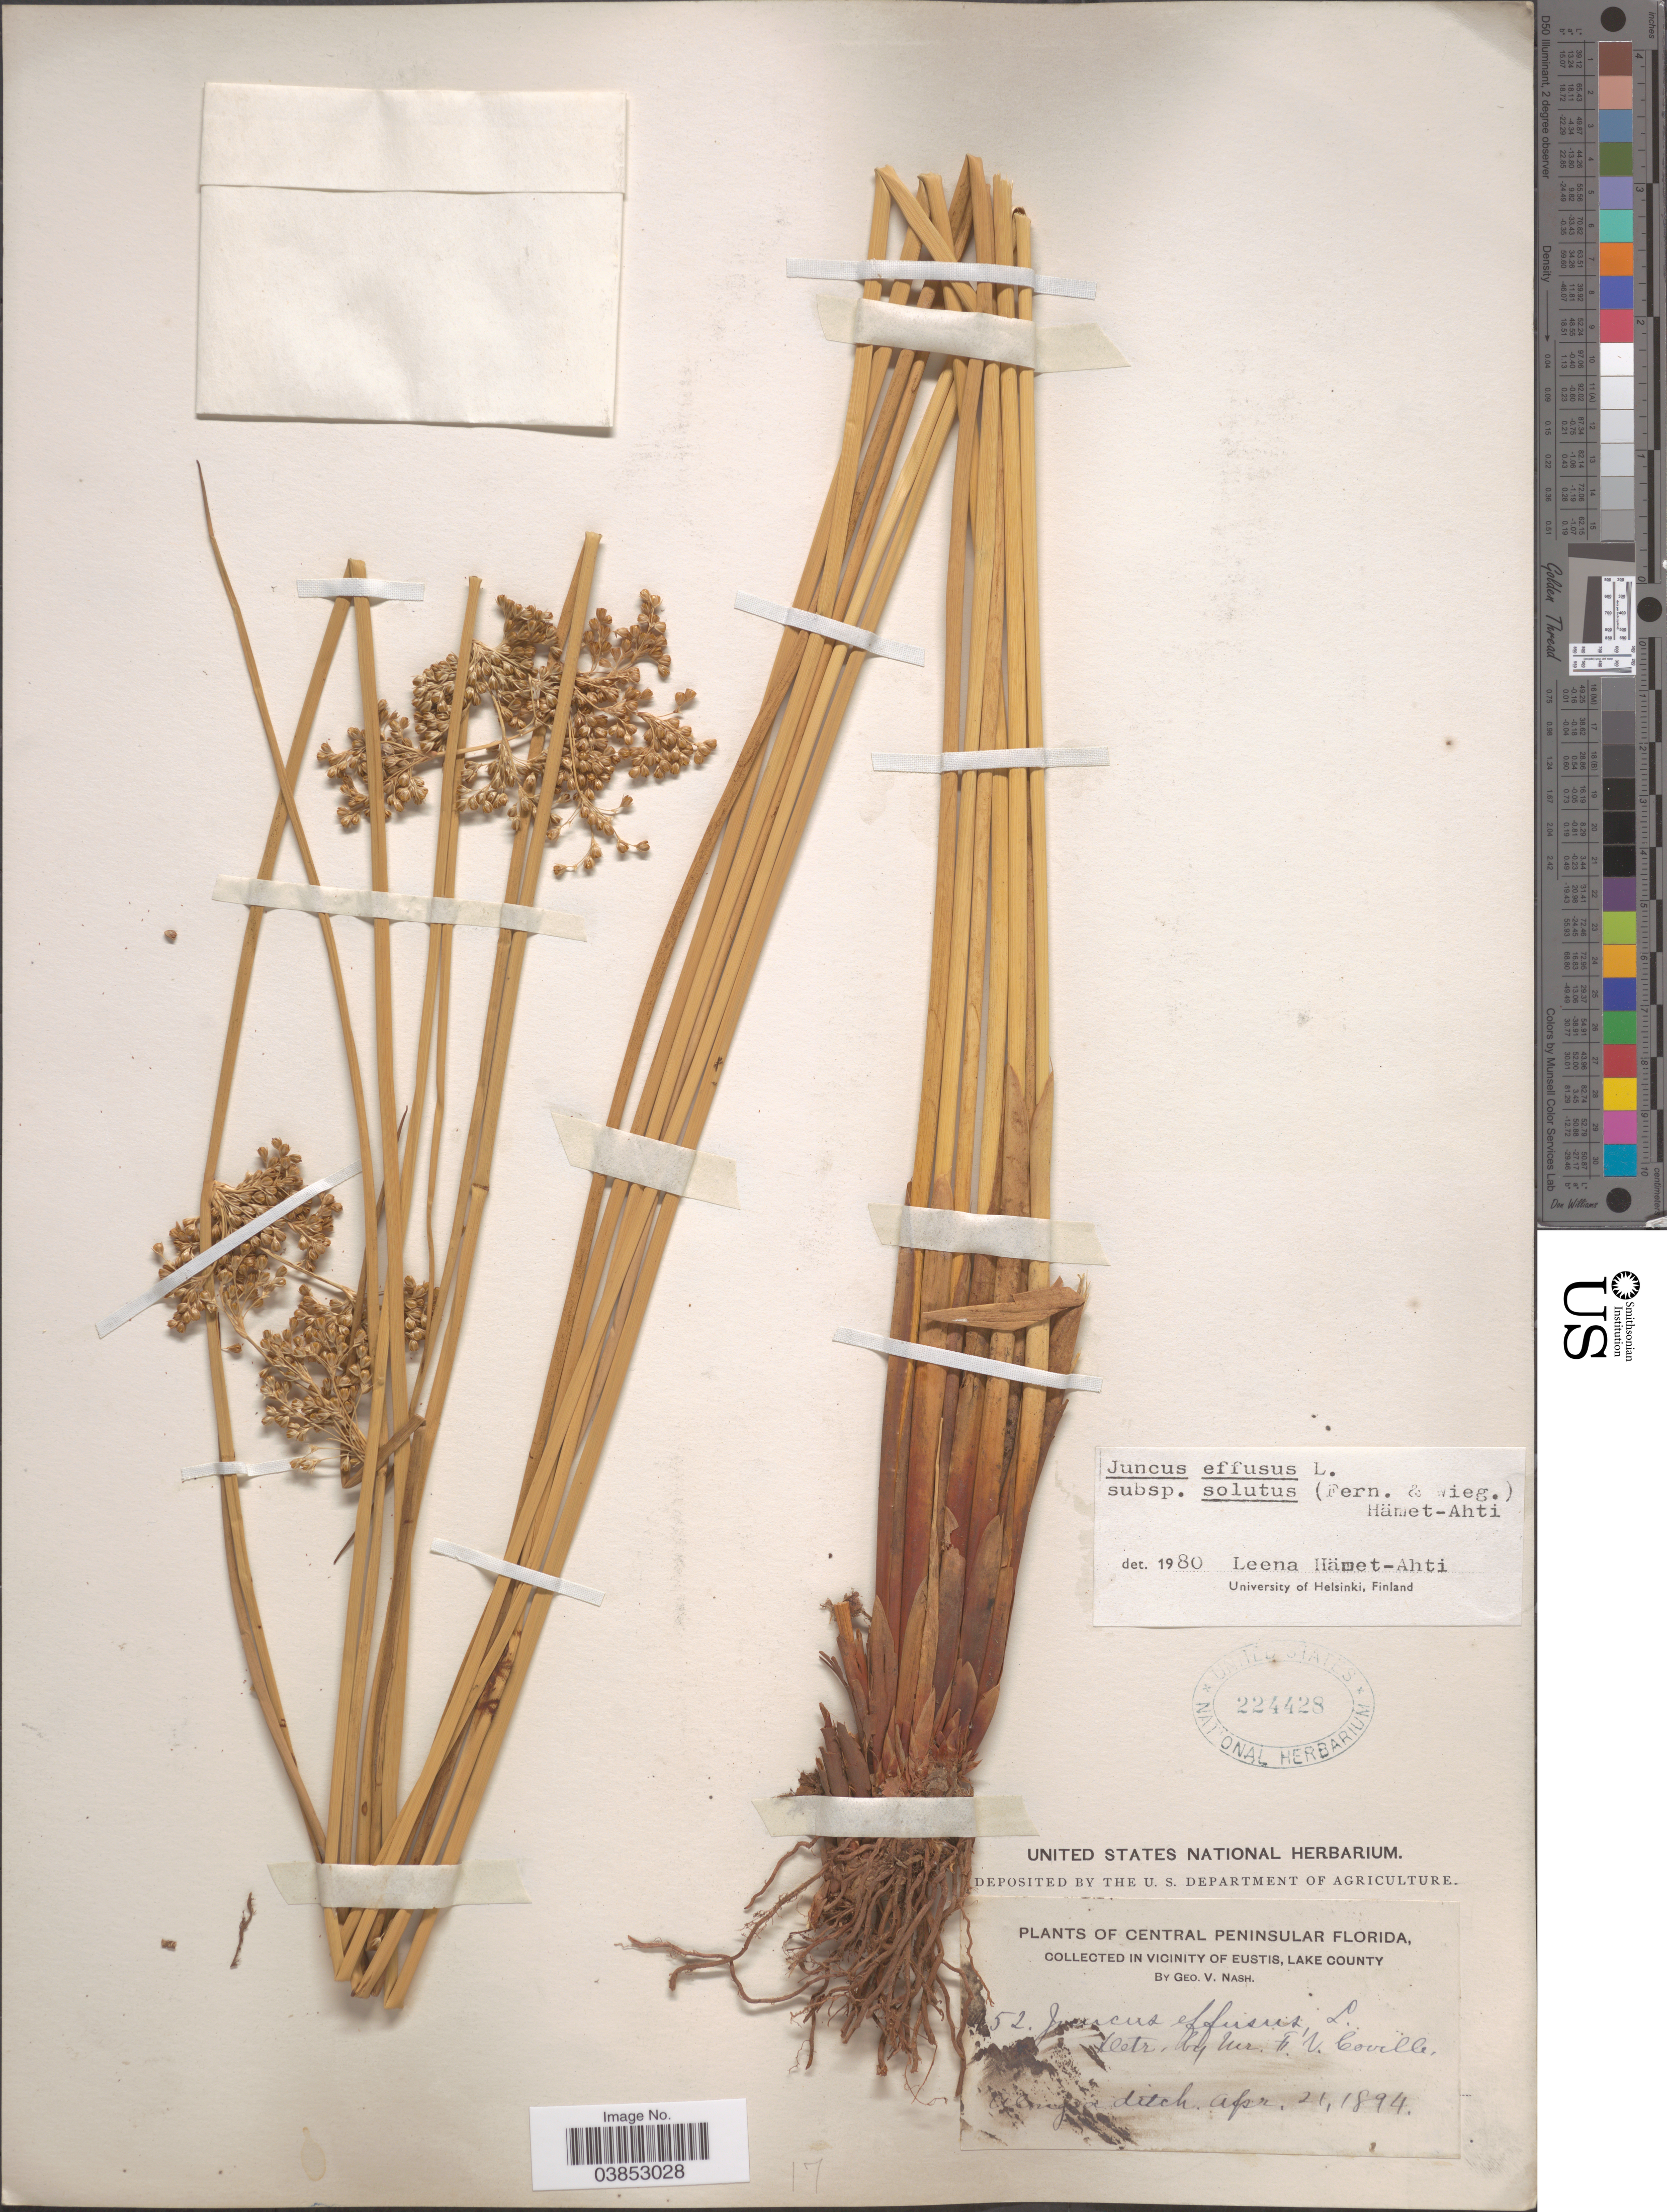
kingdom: Plantae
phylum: Tracheophyta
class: Liliopsida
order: Poales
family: Juncaceae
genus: Juncus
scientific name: Juncus effusus var. solutus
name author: Fernald & Wiegand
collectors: G. V. Nash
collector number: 452*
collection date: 1894-04-21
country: United States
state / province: Florida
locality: Central Peninsular Florida. In Vicinity of Eustis, Lake County.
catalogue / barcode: US 224428